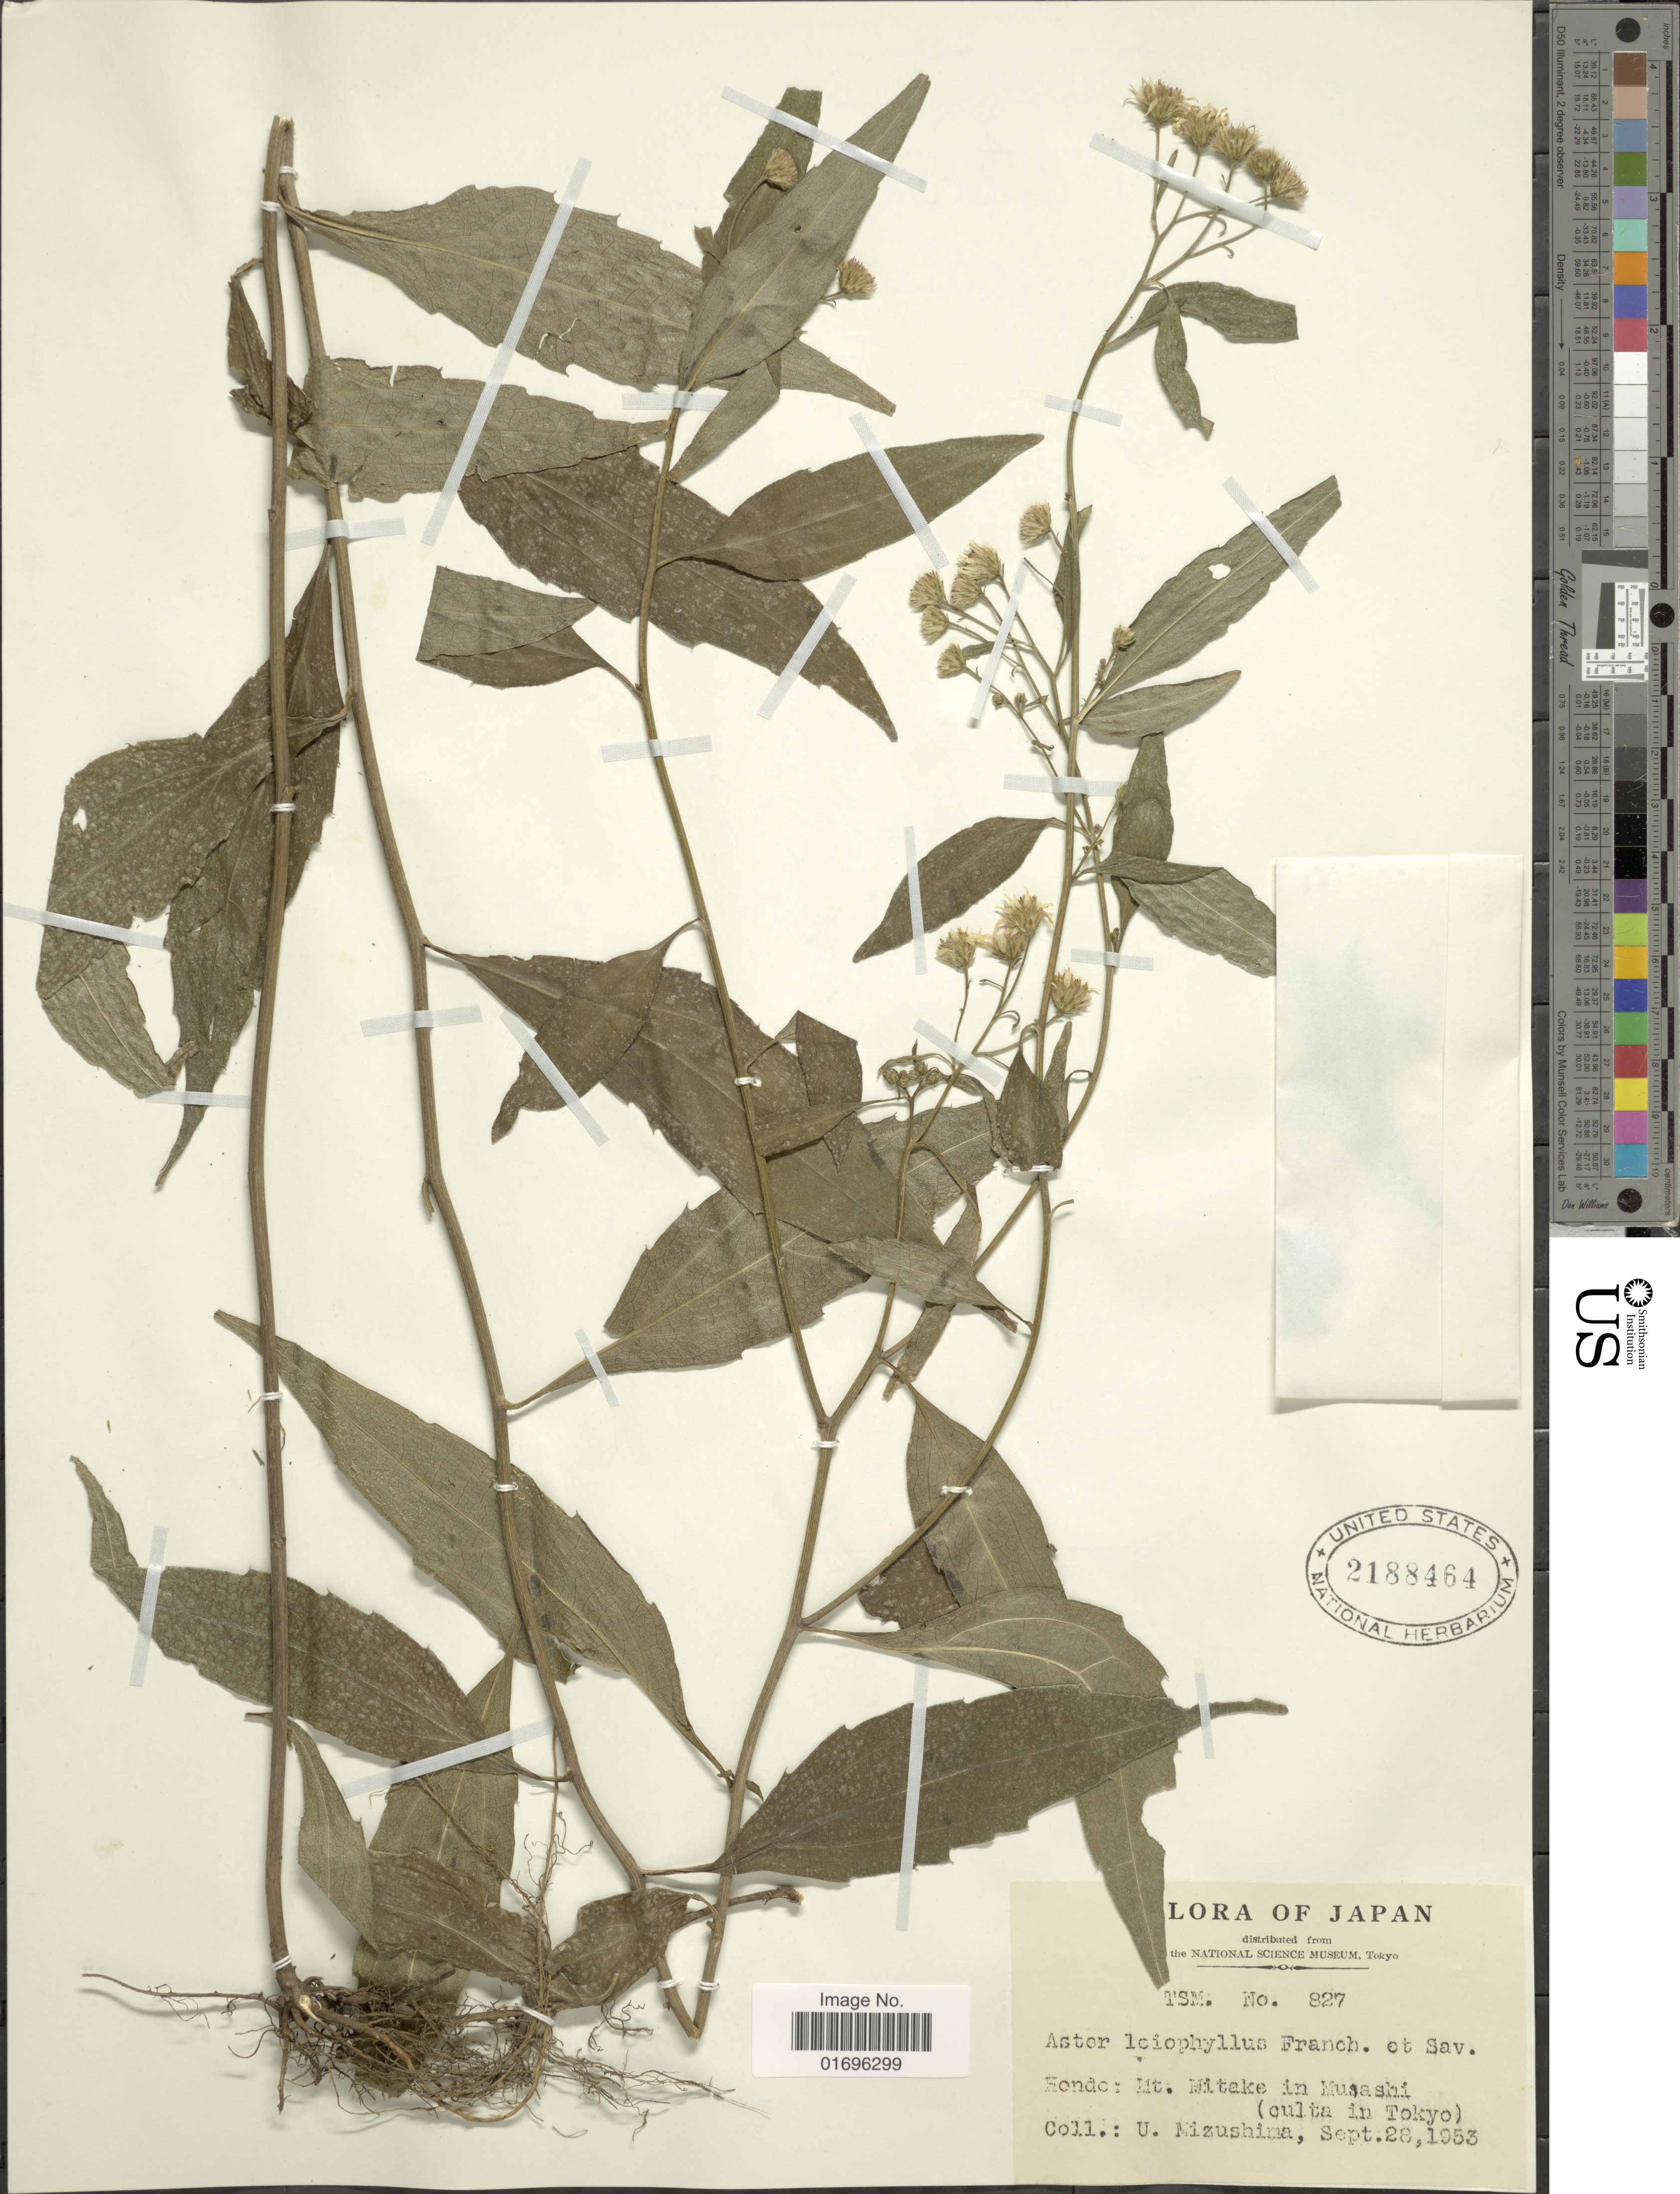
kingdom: Plantae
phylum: Tracheophyta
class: Magnoliopsida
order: Asterales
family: Asteraceae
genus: Aster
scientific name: Aster ageratoides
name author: Turcz.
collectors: U. Mizushima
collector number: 827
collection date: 1953-09-28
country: Japan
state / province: Tokyo, Federal City of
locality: Hondo: Mt. Mitake in Musashi (culta in Tokyo)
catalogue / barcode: US 2188464